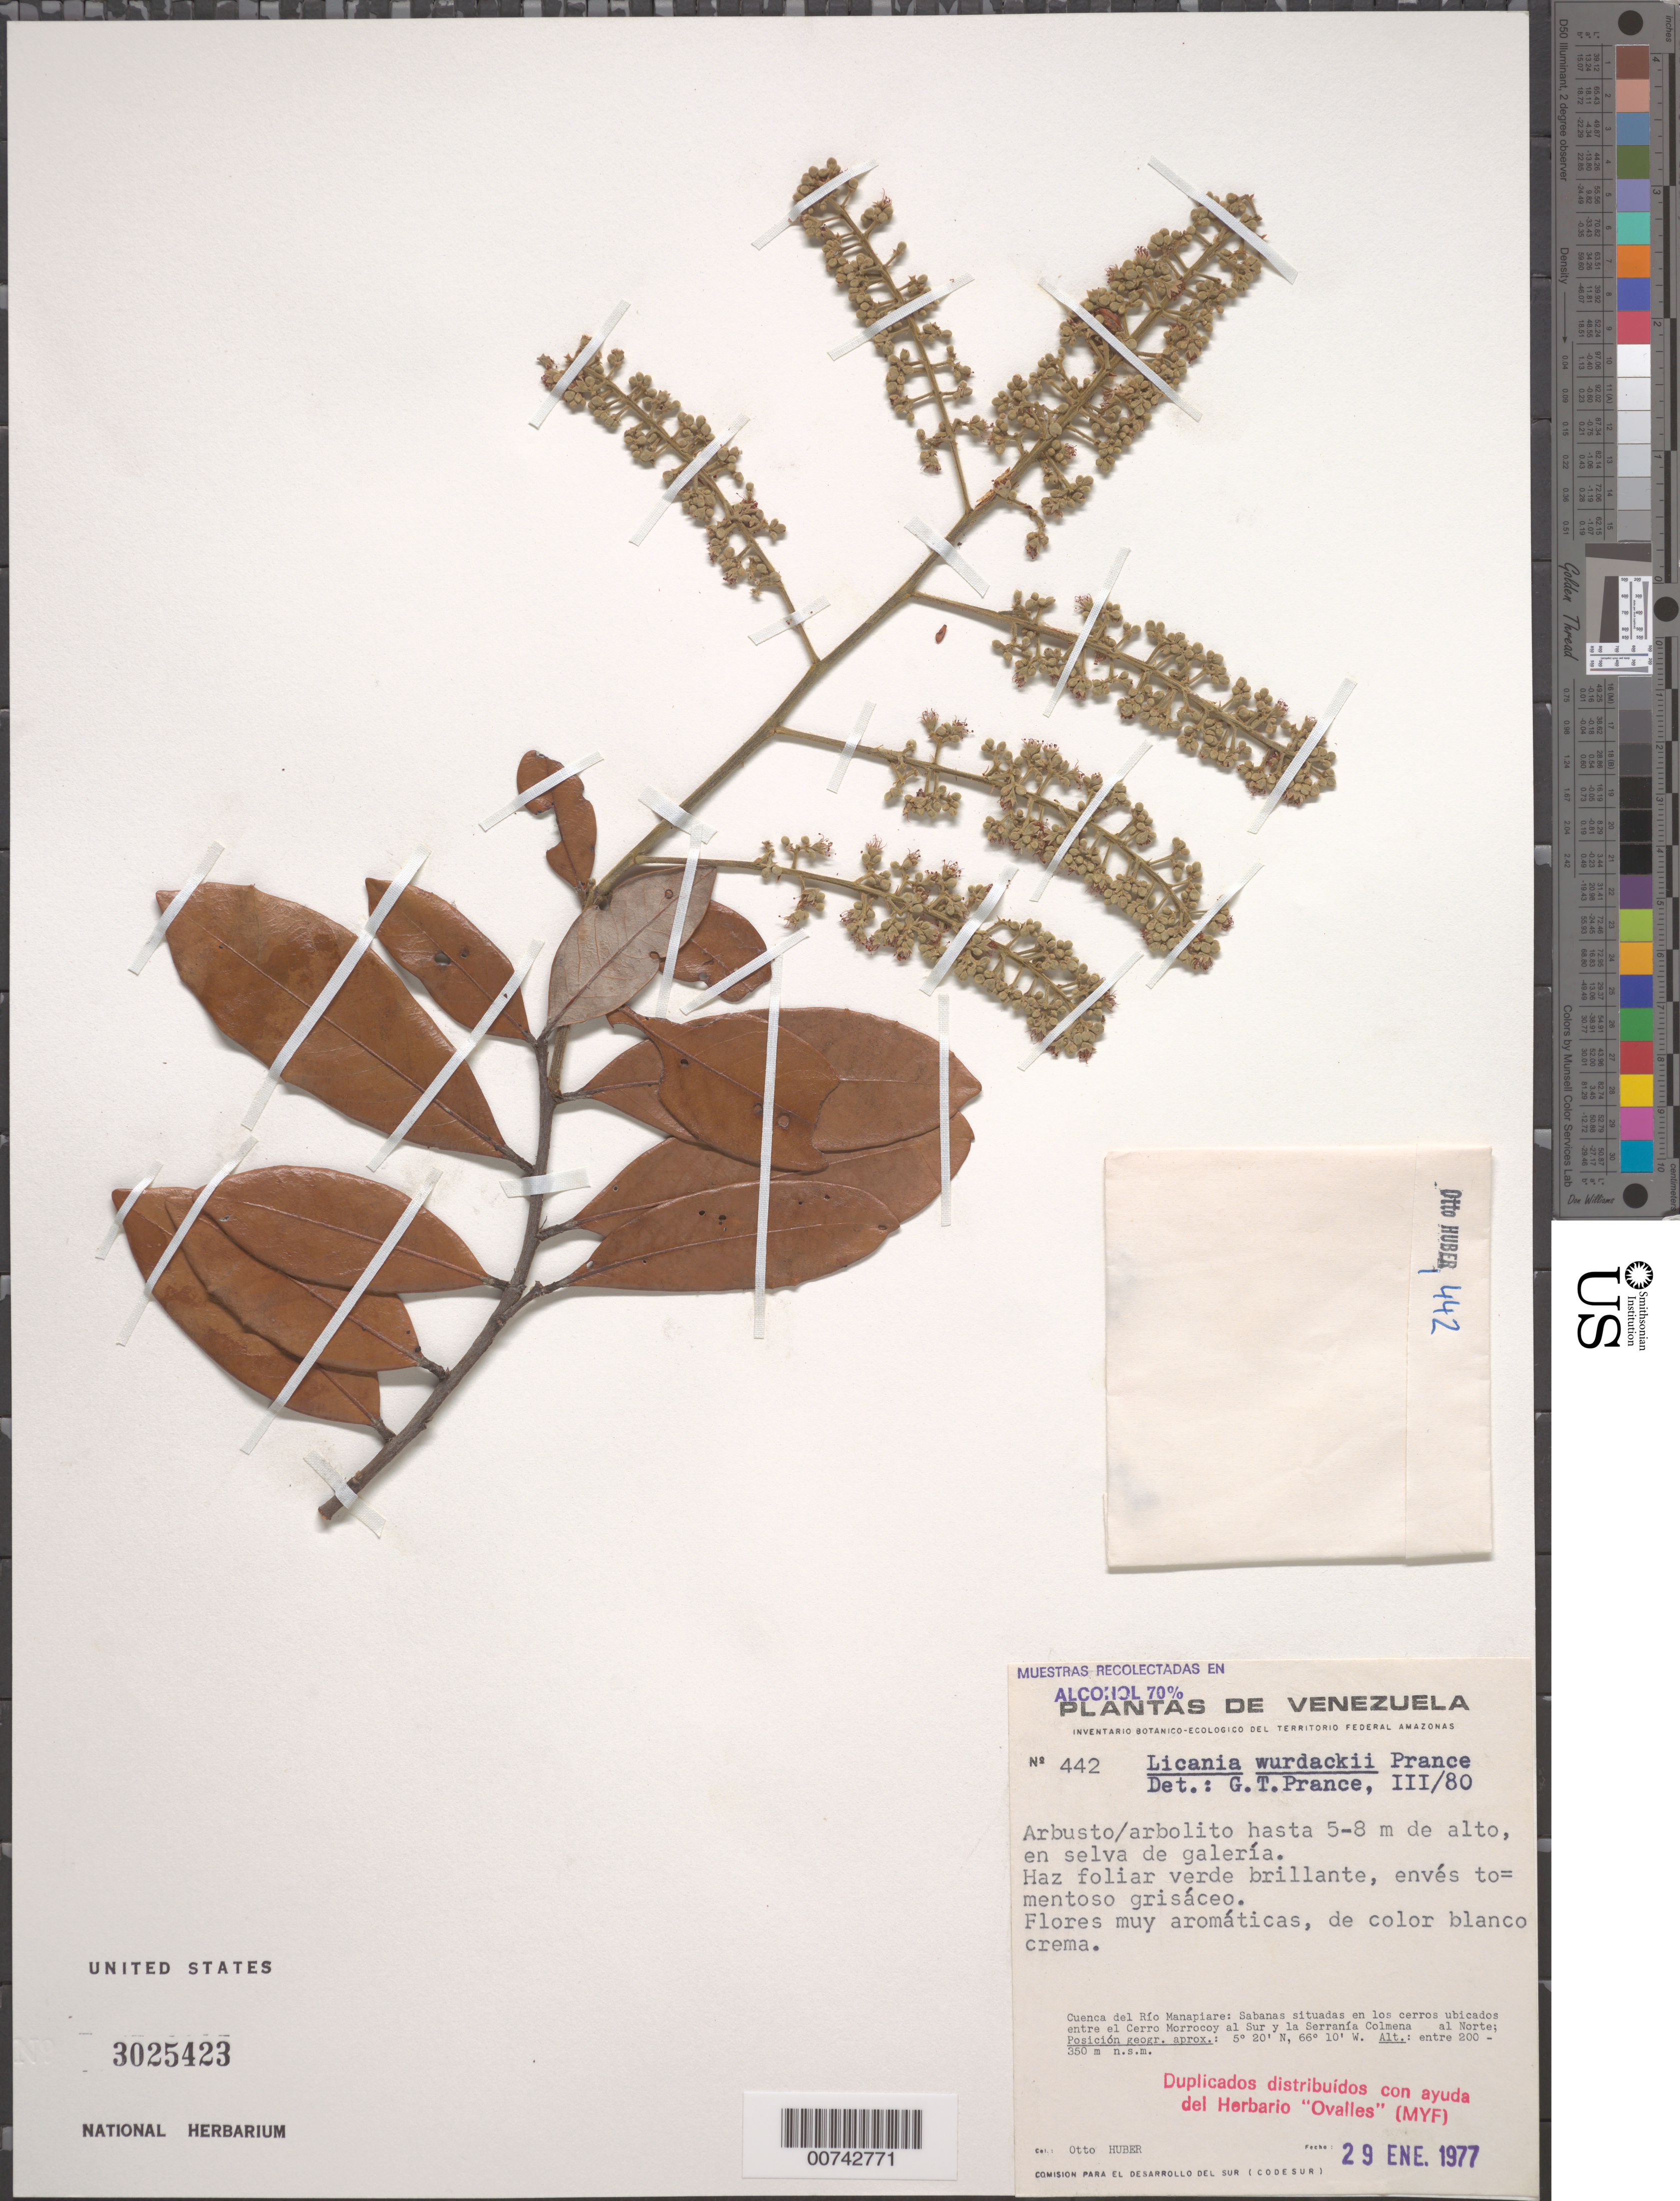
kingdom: Plantae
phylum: Tracheophyta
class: Magnoliopsida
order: Malpighiales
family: Chrysobalanaceae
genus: Leptobalanus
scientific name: Leptobalanus wurdackii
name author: (Prance) Sothers & Prance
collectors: O. Huber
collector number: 442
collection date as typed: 29-Jan-77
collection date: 1977-01-29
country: Venezuela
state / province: Amazonas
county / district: Atures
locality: Río Manapiare, cuenca, entre el Cerro Morrocoy al Sur y La Serrania Colmena al Norte.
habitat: Sabanas situadas en los cerros ubicados; en selva de galeria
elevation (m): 200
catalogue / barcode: US 3025423